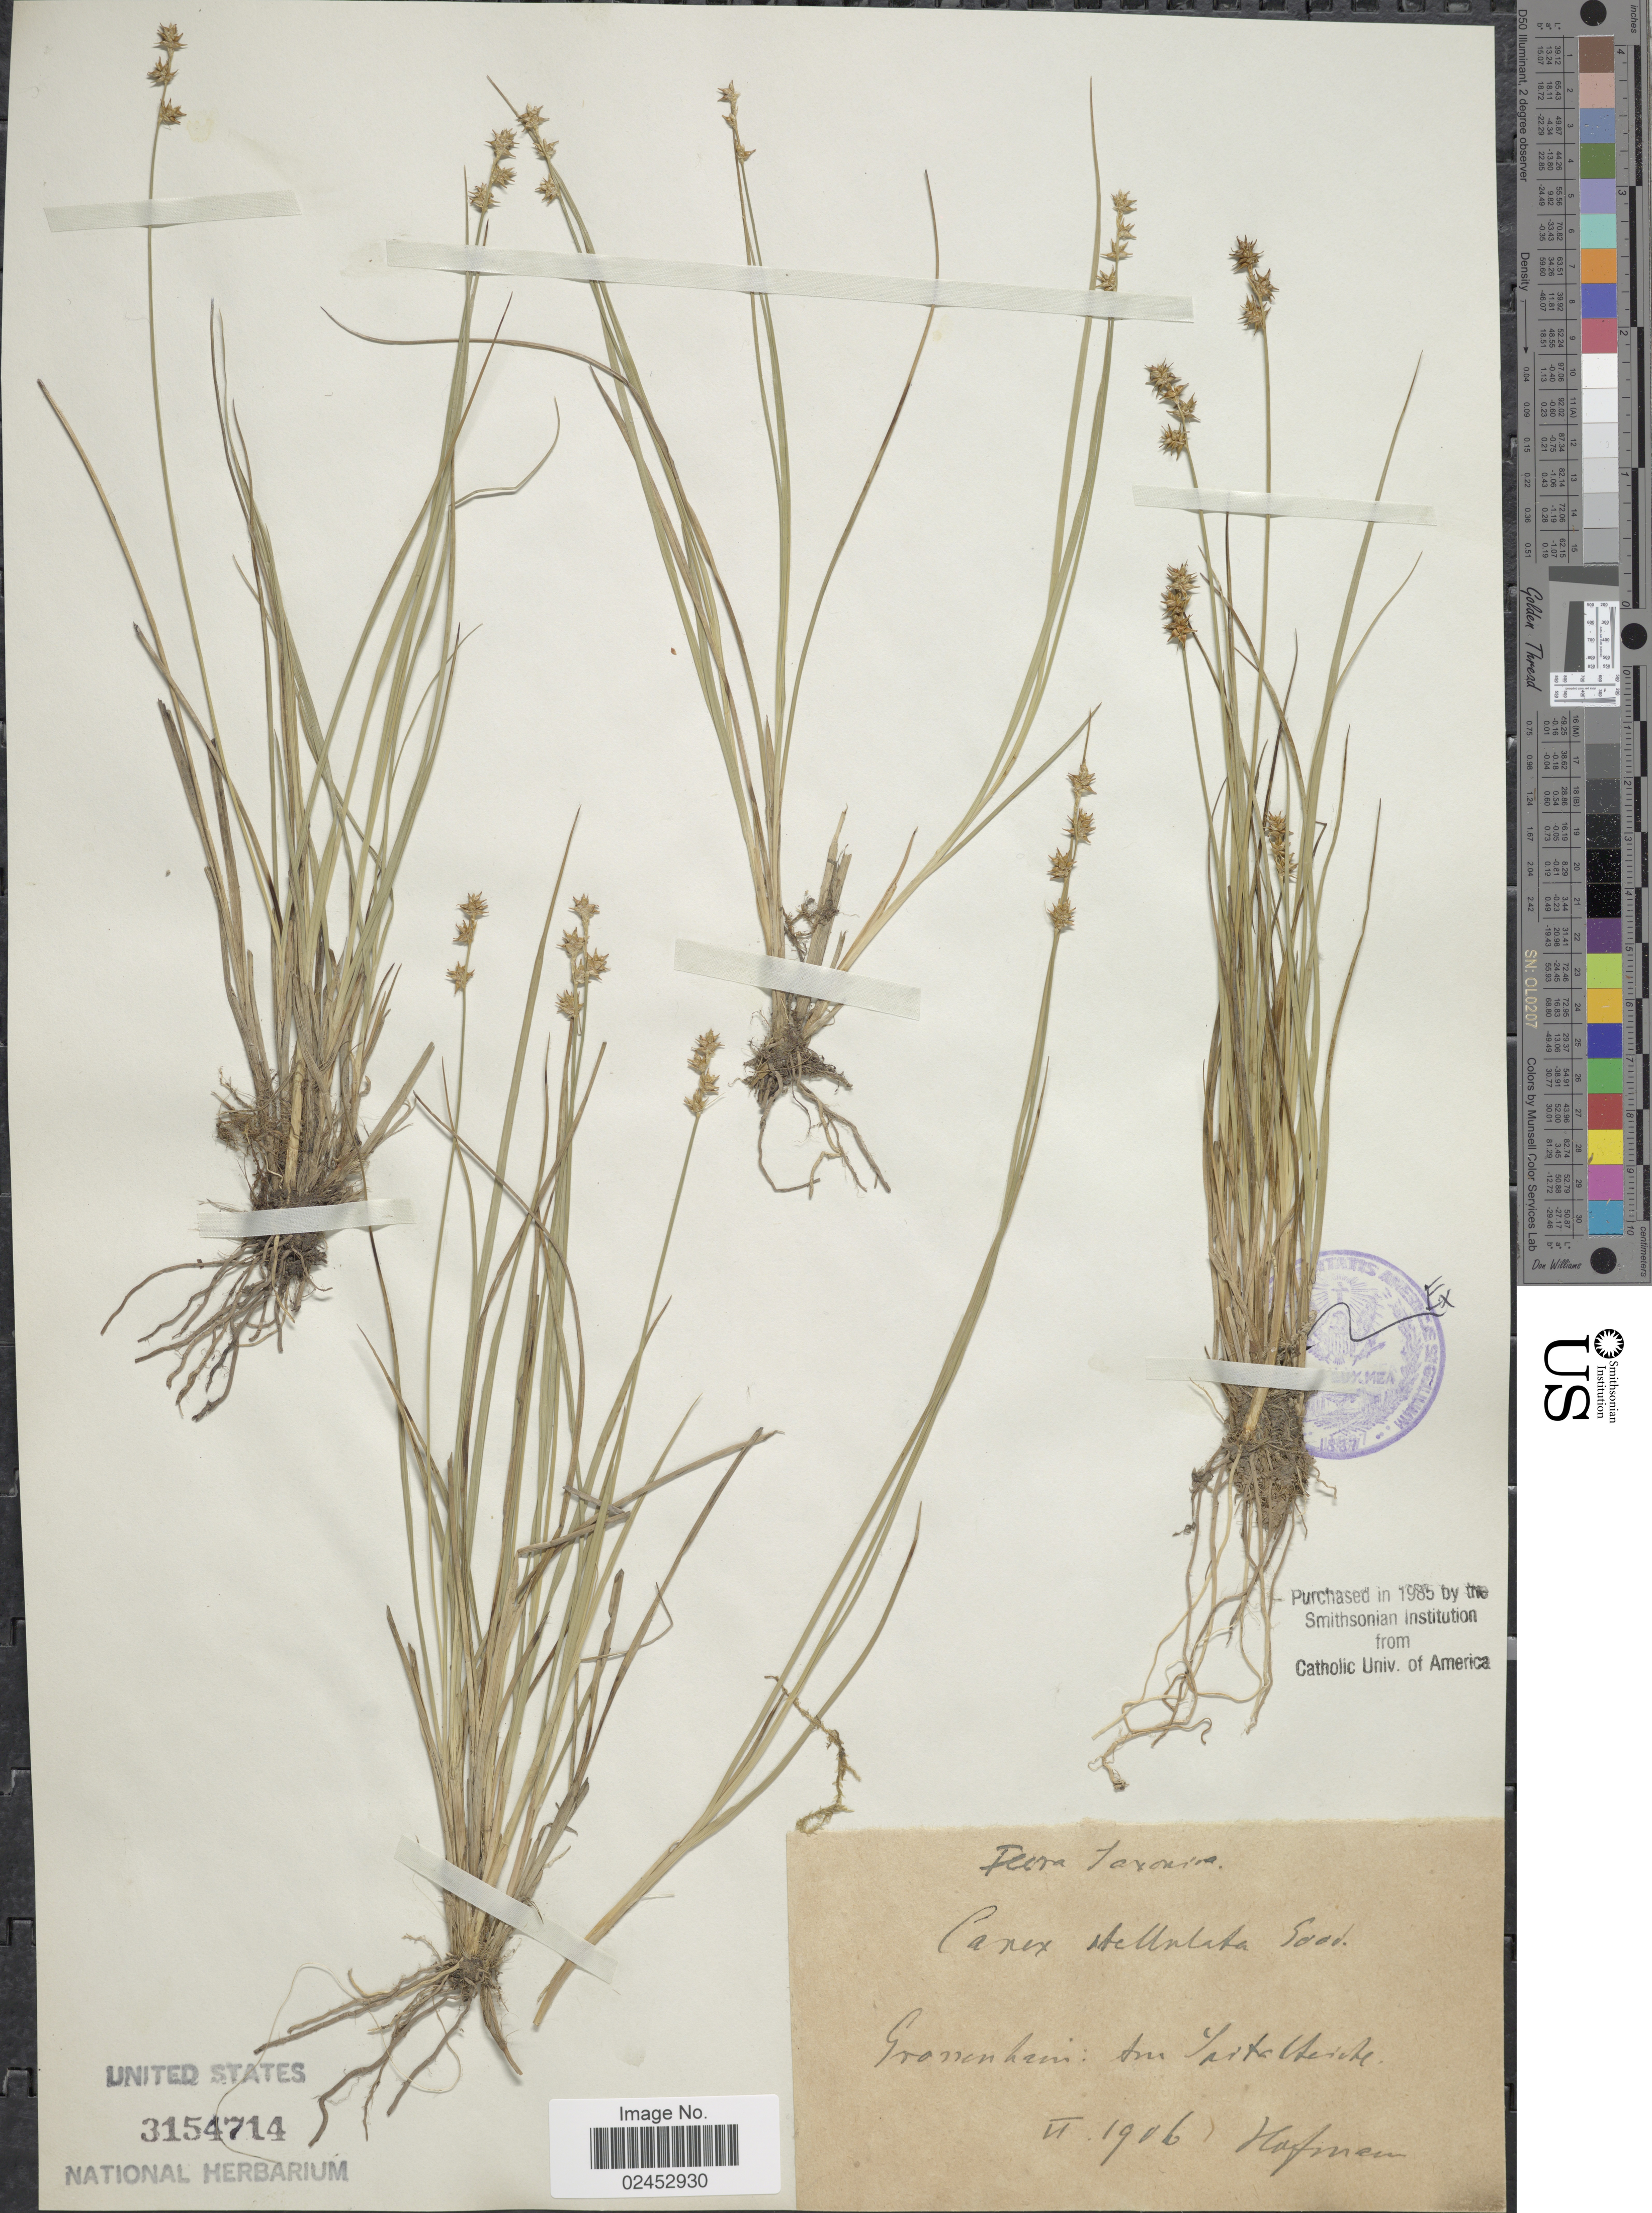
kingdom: Plantae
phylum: Tracheophyta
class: Liliopsida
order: Poales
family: Cyperaceae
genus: Carex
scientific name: Carex echinata subsp. echinata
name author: Murray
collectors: -. Hofmann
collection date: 1916-04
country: Germany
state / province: Sachsen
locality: Saxonia, Sudetica, Gronenheim: Am Sartethide. [interpreted]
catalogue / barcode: US 3154714